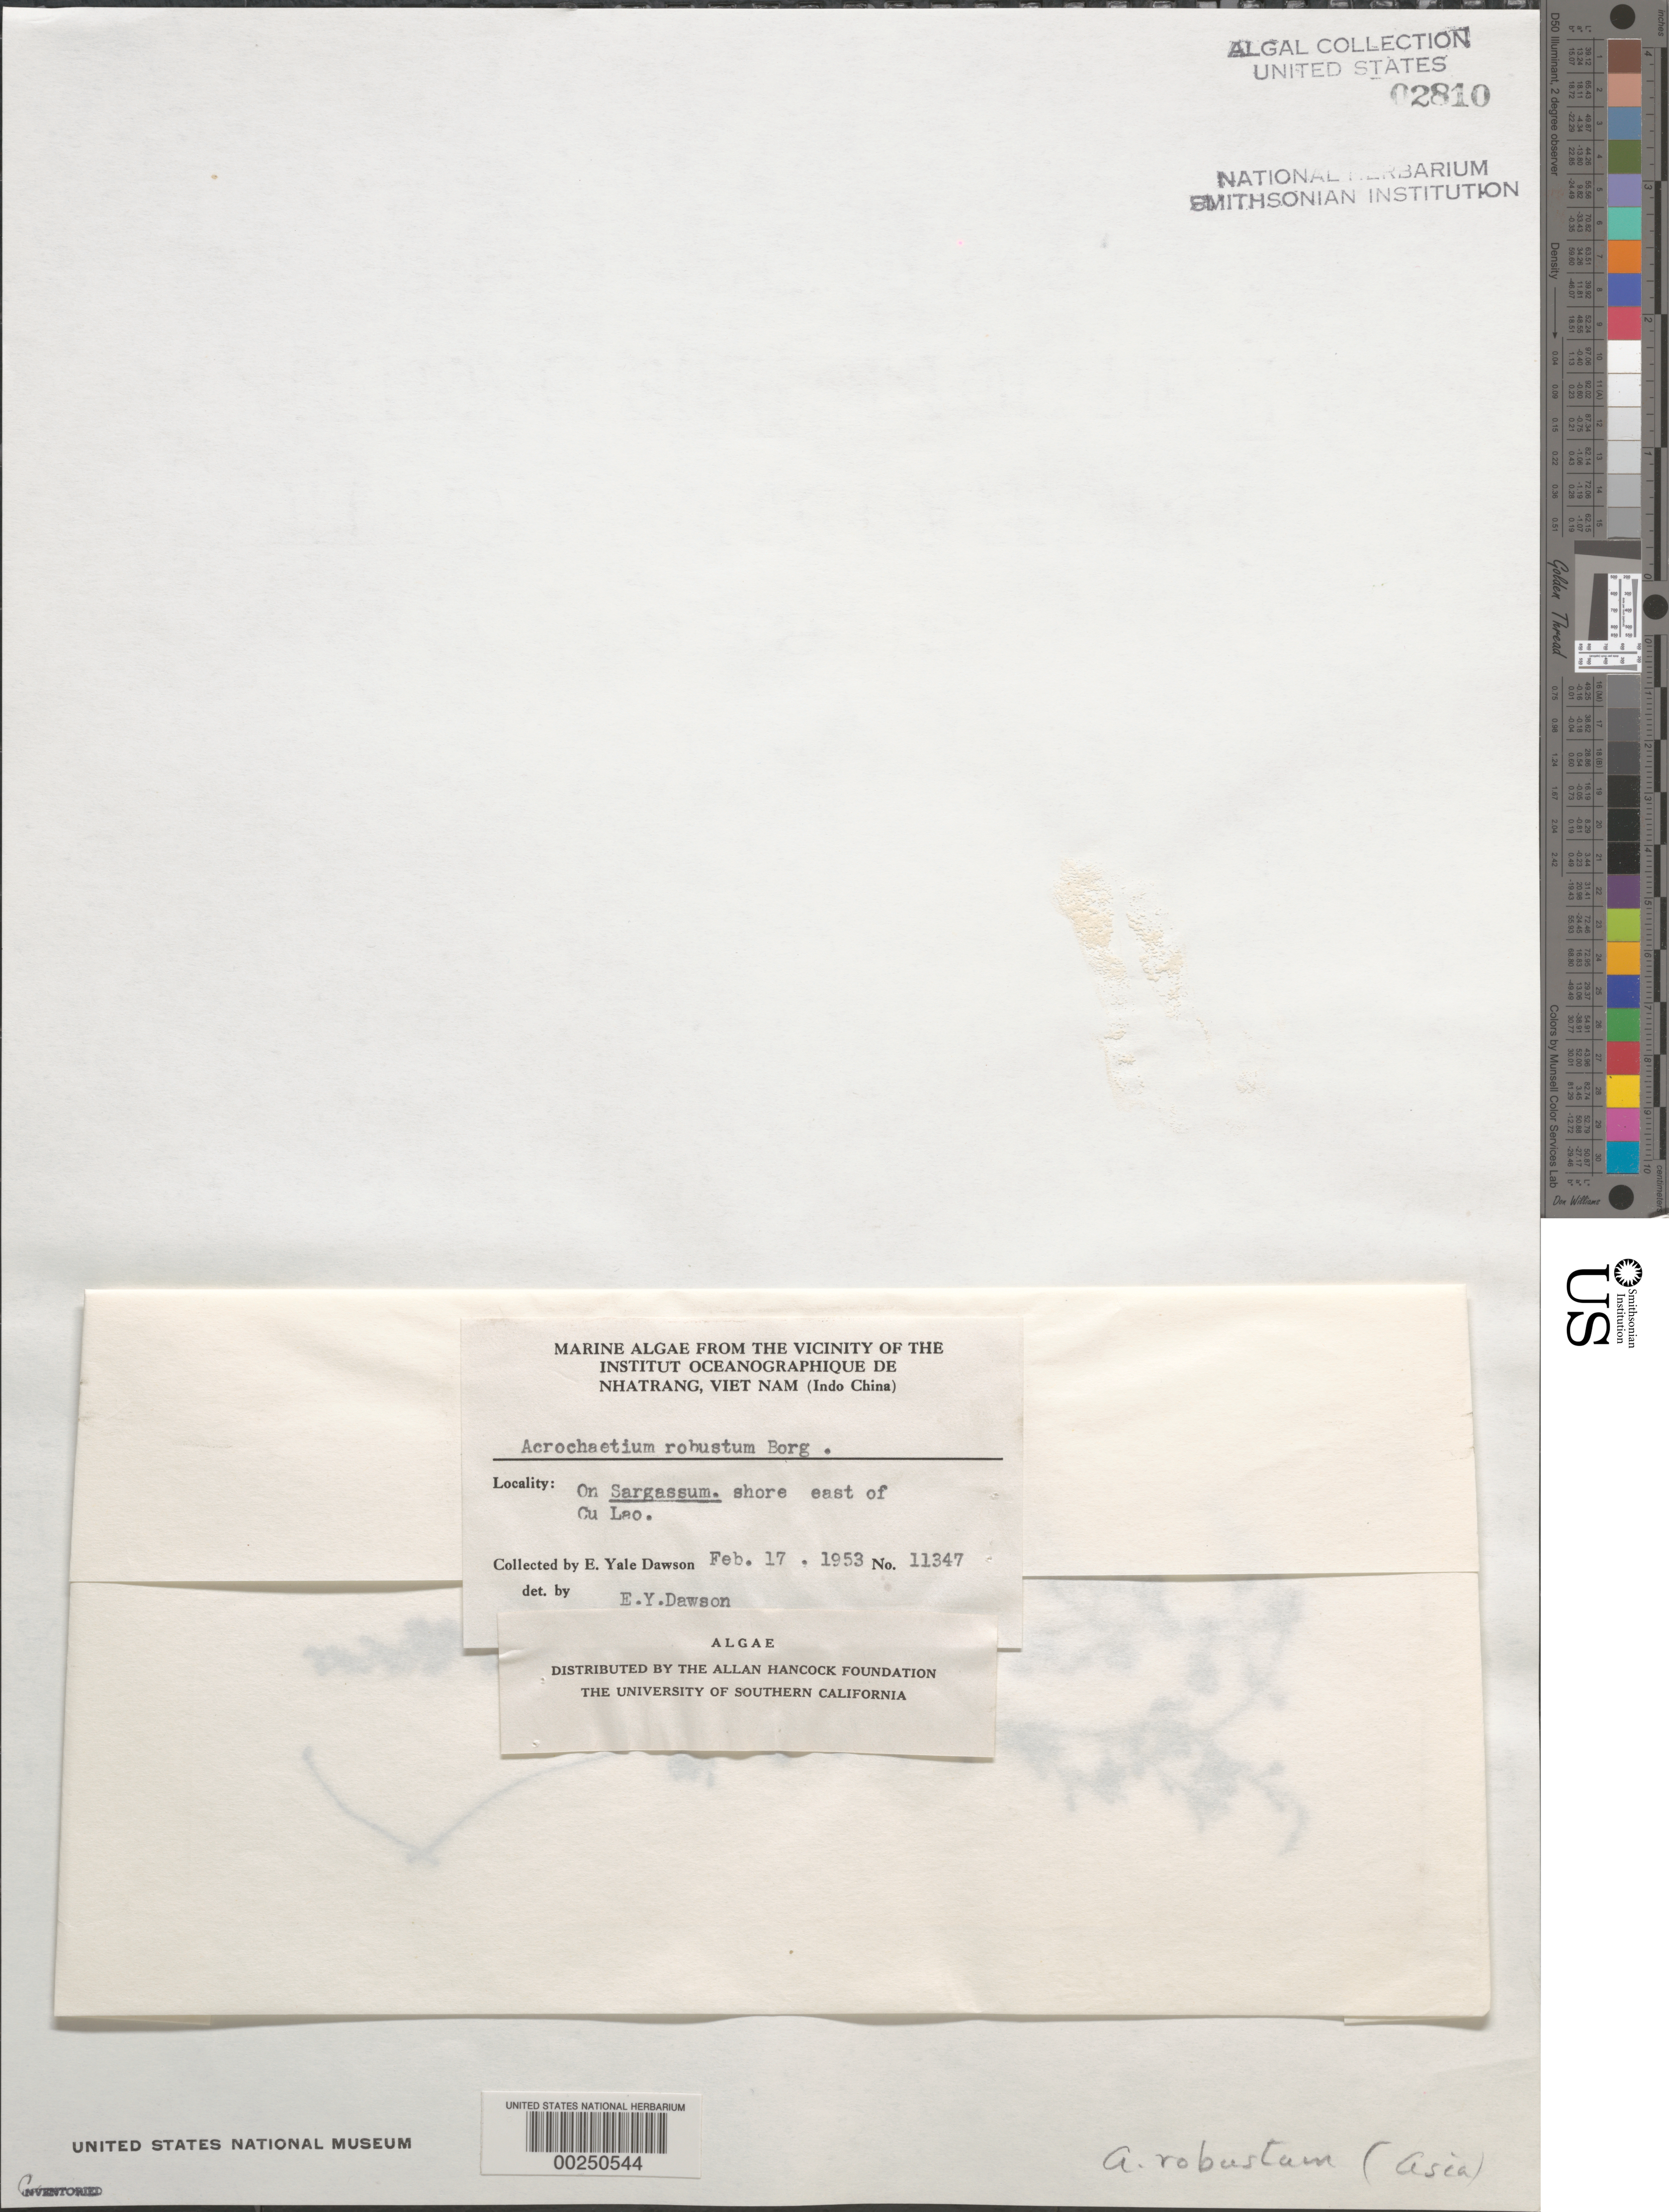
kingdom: Plantae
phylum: Rhodophyta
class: Florideophyceae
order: Colaconematales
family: Colaconemataceae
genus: Colaconema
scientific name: Colaconema robustum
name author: (Børgesen) Huisman & Woelkerling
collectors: E. Y. Dawson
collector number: EYD 11347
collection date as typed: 17 Feb 1953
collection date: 1953-02-17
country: Vietnam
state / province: Phu Khanh Province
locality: East of Cu Lao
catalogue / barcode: US 2810